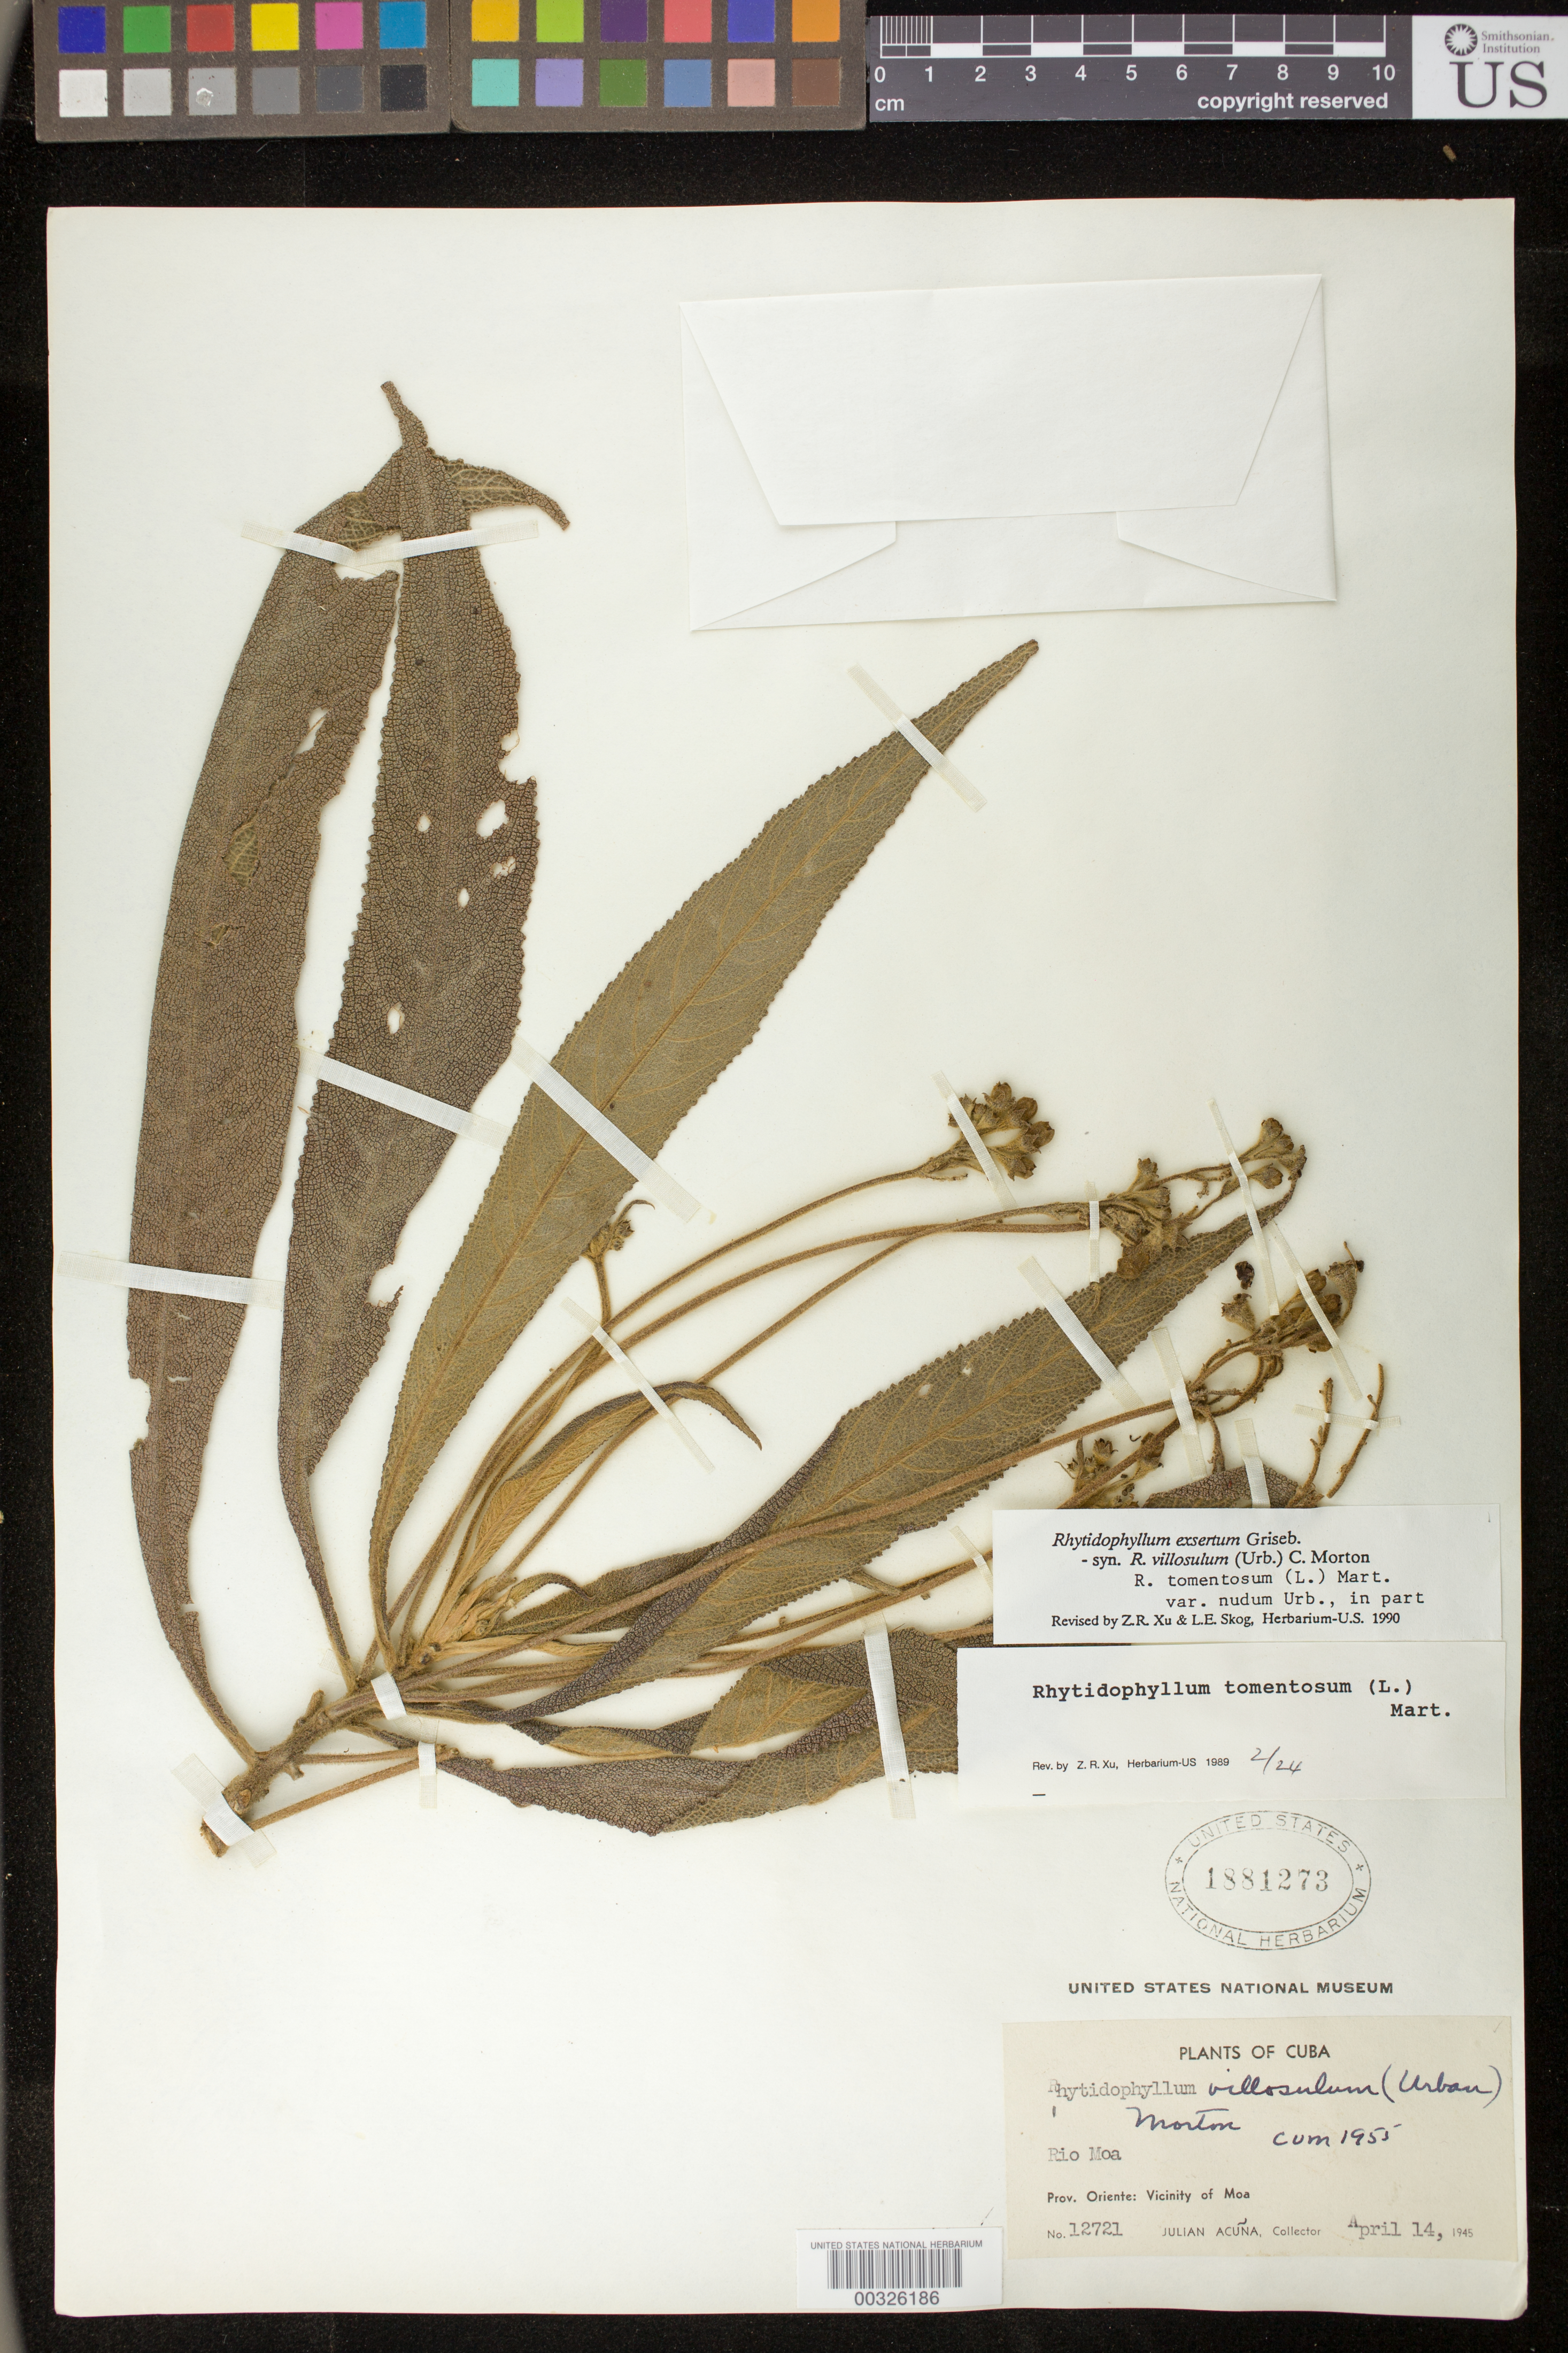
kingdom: Plantae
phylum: Tracheophyta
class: Magnoliopsida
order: Lamiales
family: Gesneriaceae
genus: Rhytidophyllum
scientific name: Rhytidophyllum exsertum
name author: Griseb.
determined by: Skog, Laurence E.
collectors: J. Acuña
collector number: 12721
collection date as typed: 14 Apr 1945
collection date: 1945-04-14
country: Cuba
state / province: Oriente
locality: Vicinity of Moa, Rio Moa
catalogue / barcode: US 1881273